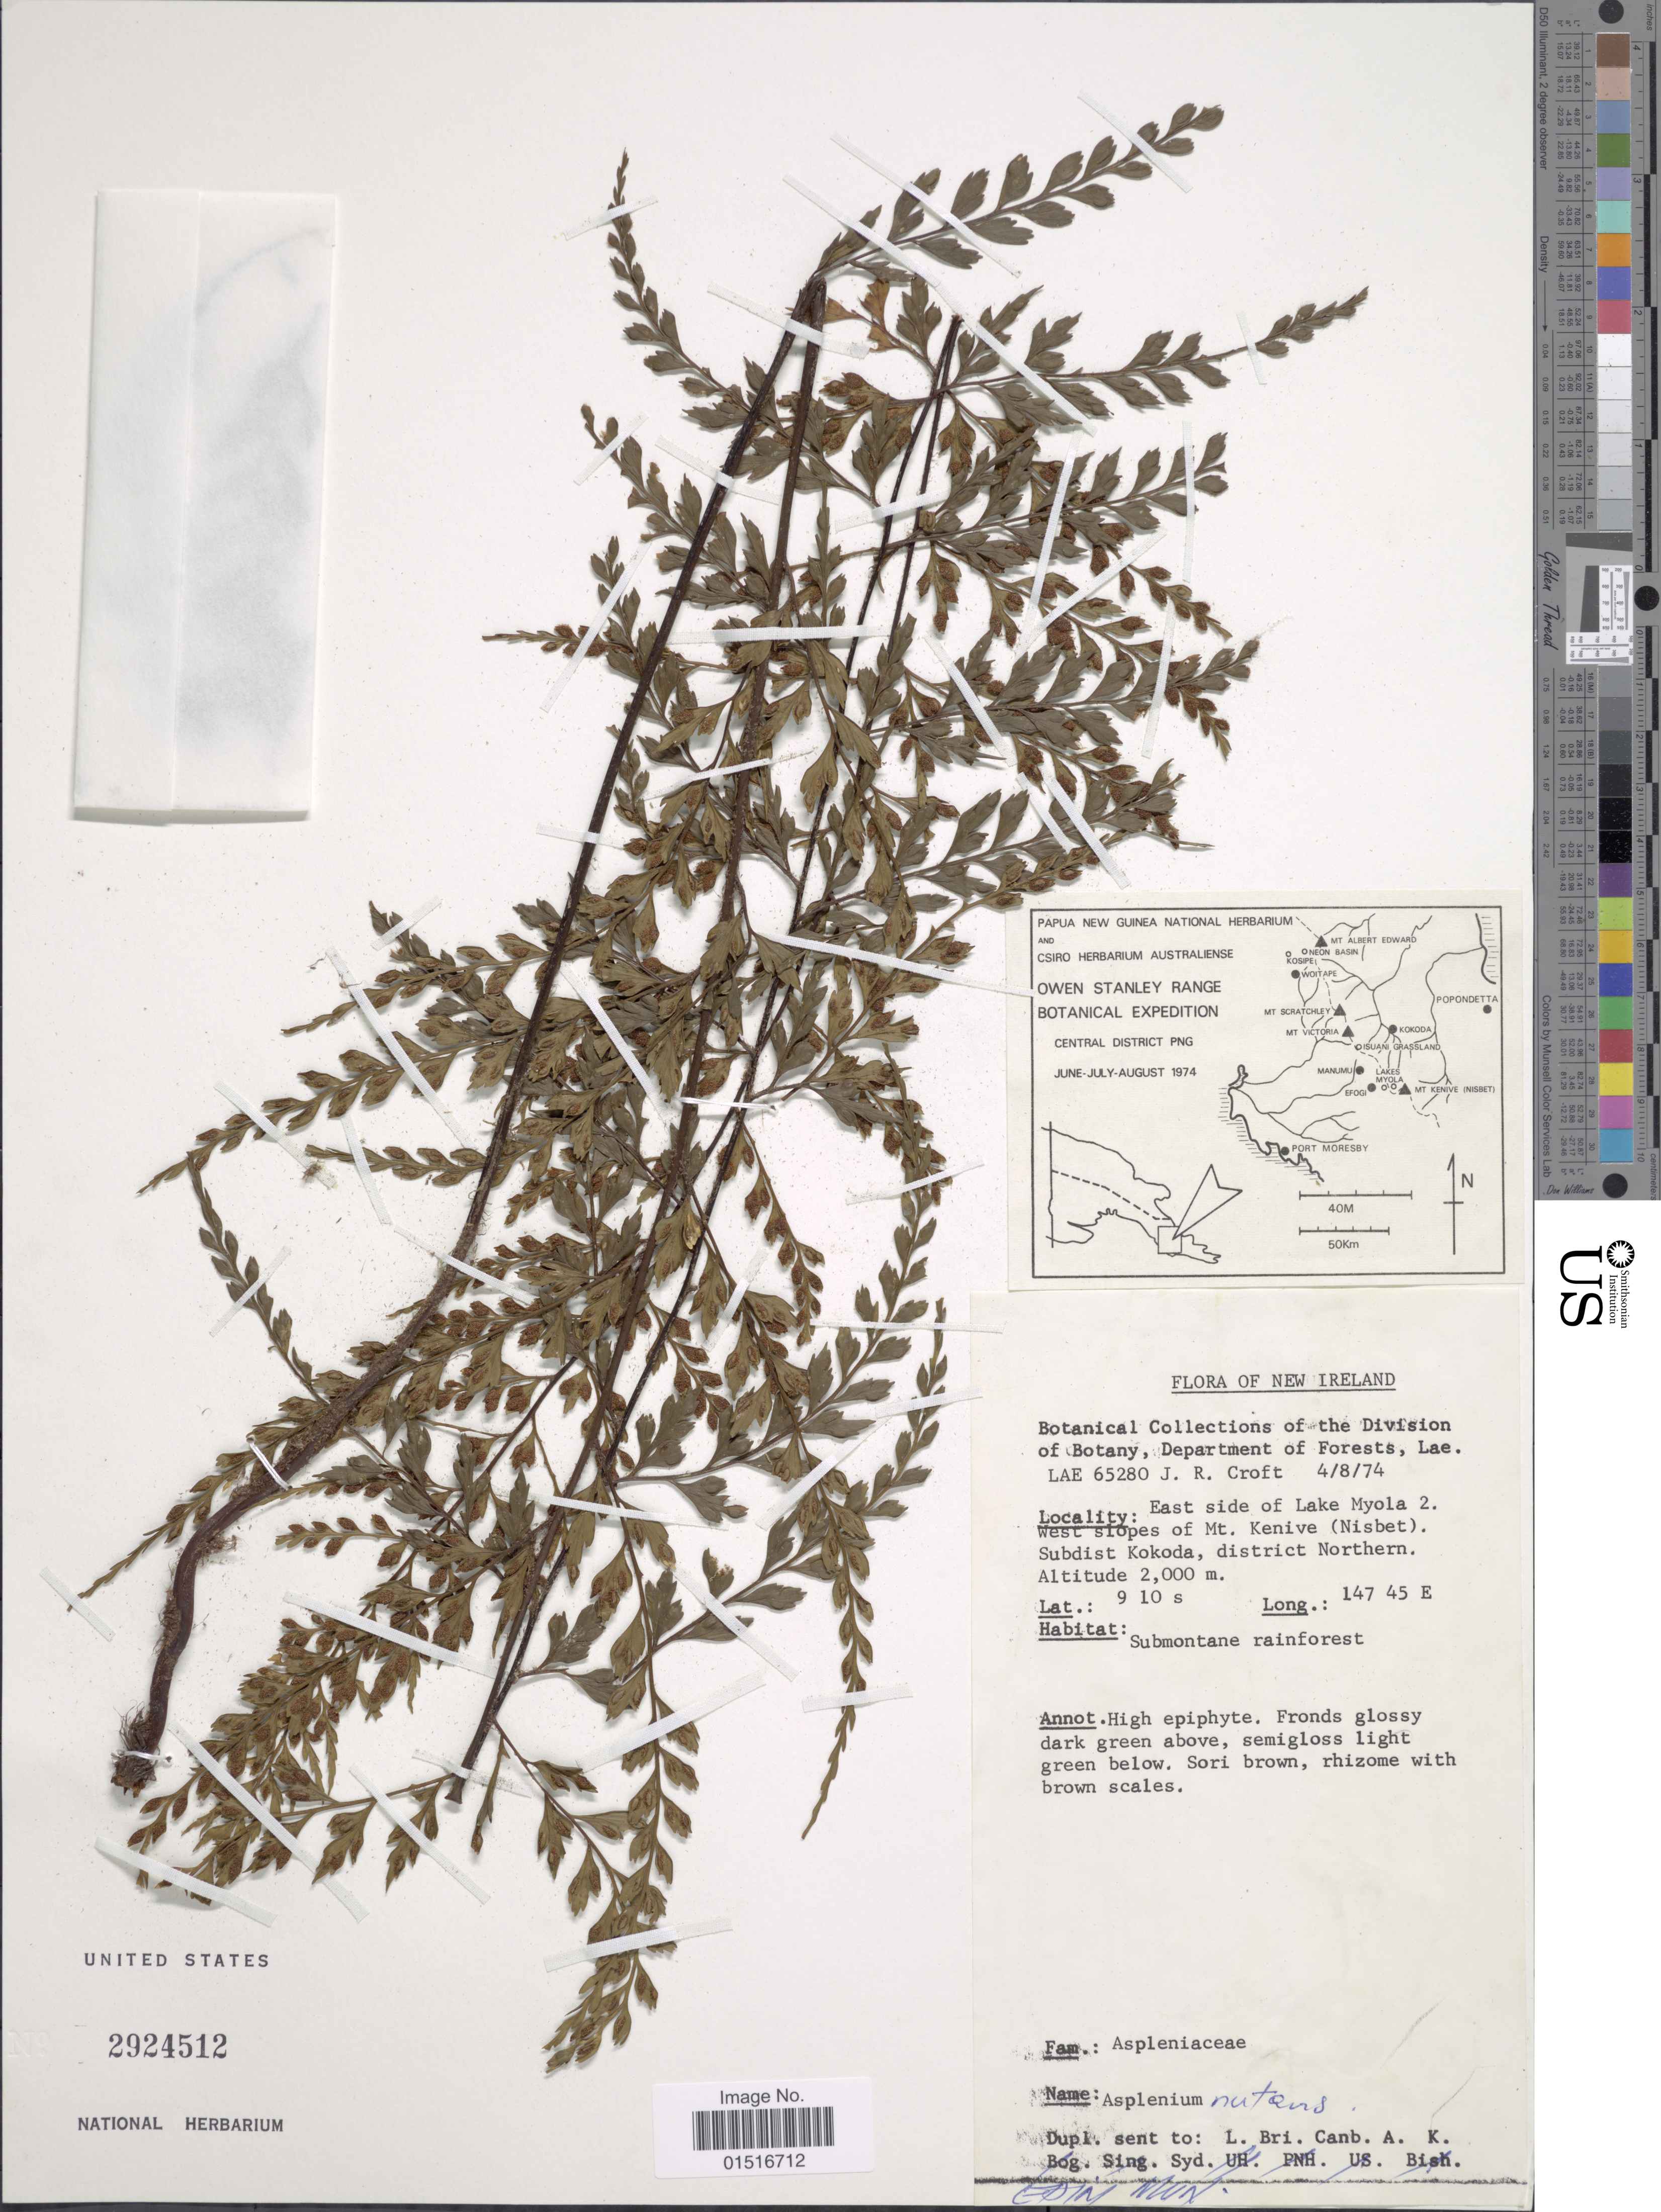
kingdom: Plantae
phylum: Tracheophyta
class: Polypodiopsida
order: Polypodiales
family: Aspleniaceae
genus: Asplenium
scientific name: Asplenium nutans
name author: Rosenst.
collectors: J. R. Croft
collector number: LAE 65280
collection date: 1974-08-04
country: Papua New Guinea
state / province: New Ireland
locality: East side of Lake Myola 2. west slopes of Mt. Kenive (Nisbet). Subdist. Kokoda, district Northern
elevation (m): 2000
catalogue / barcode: US 2924512